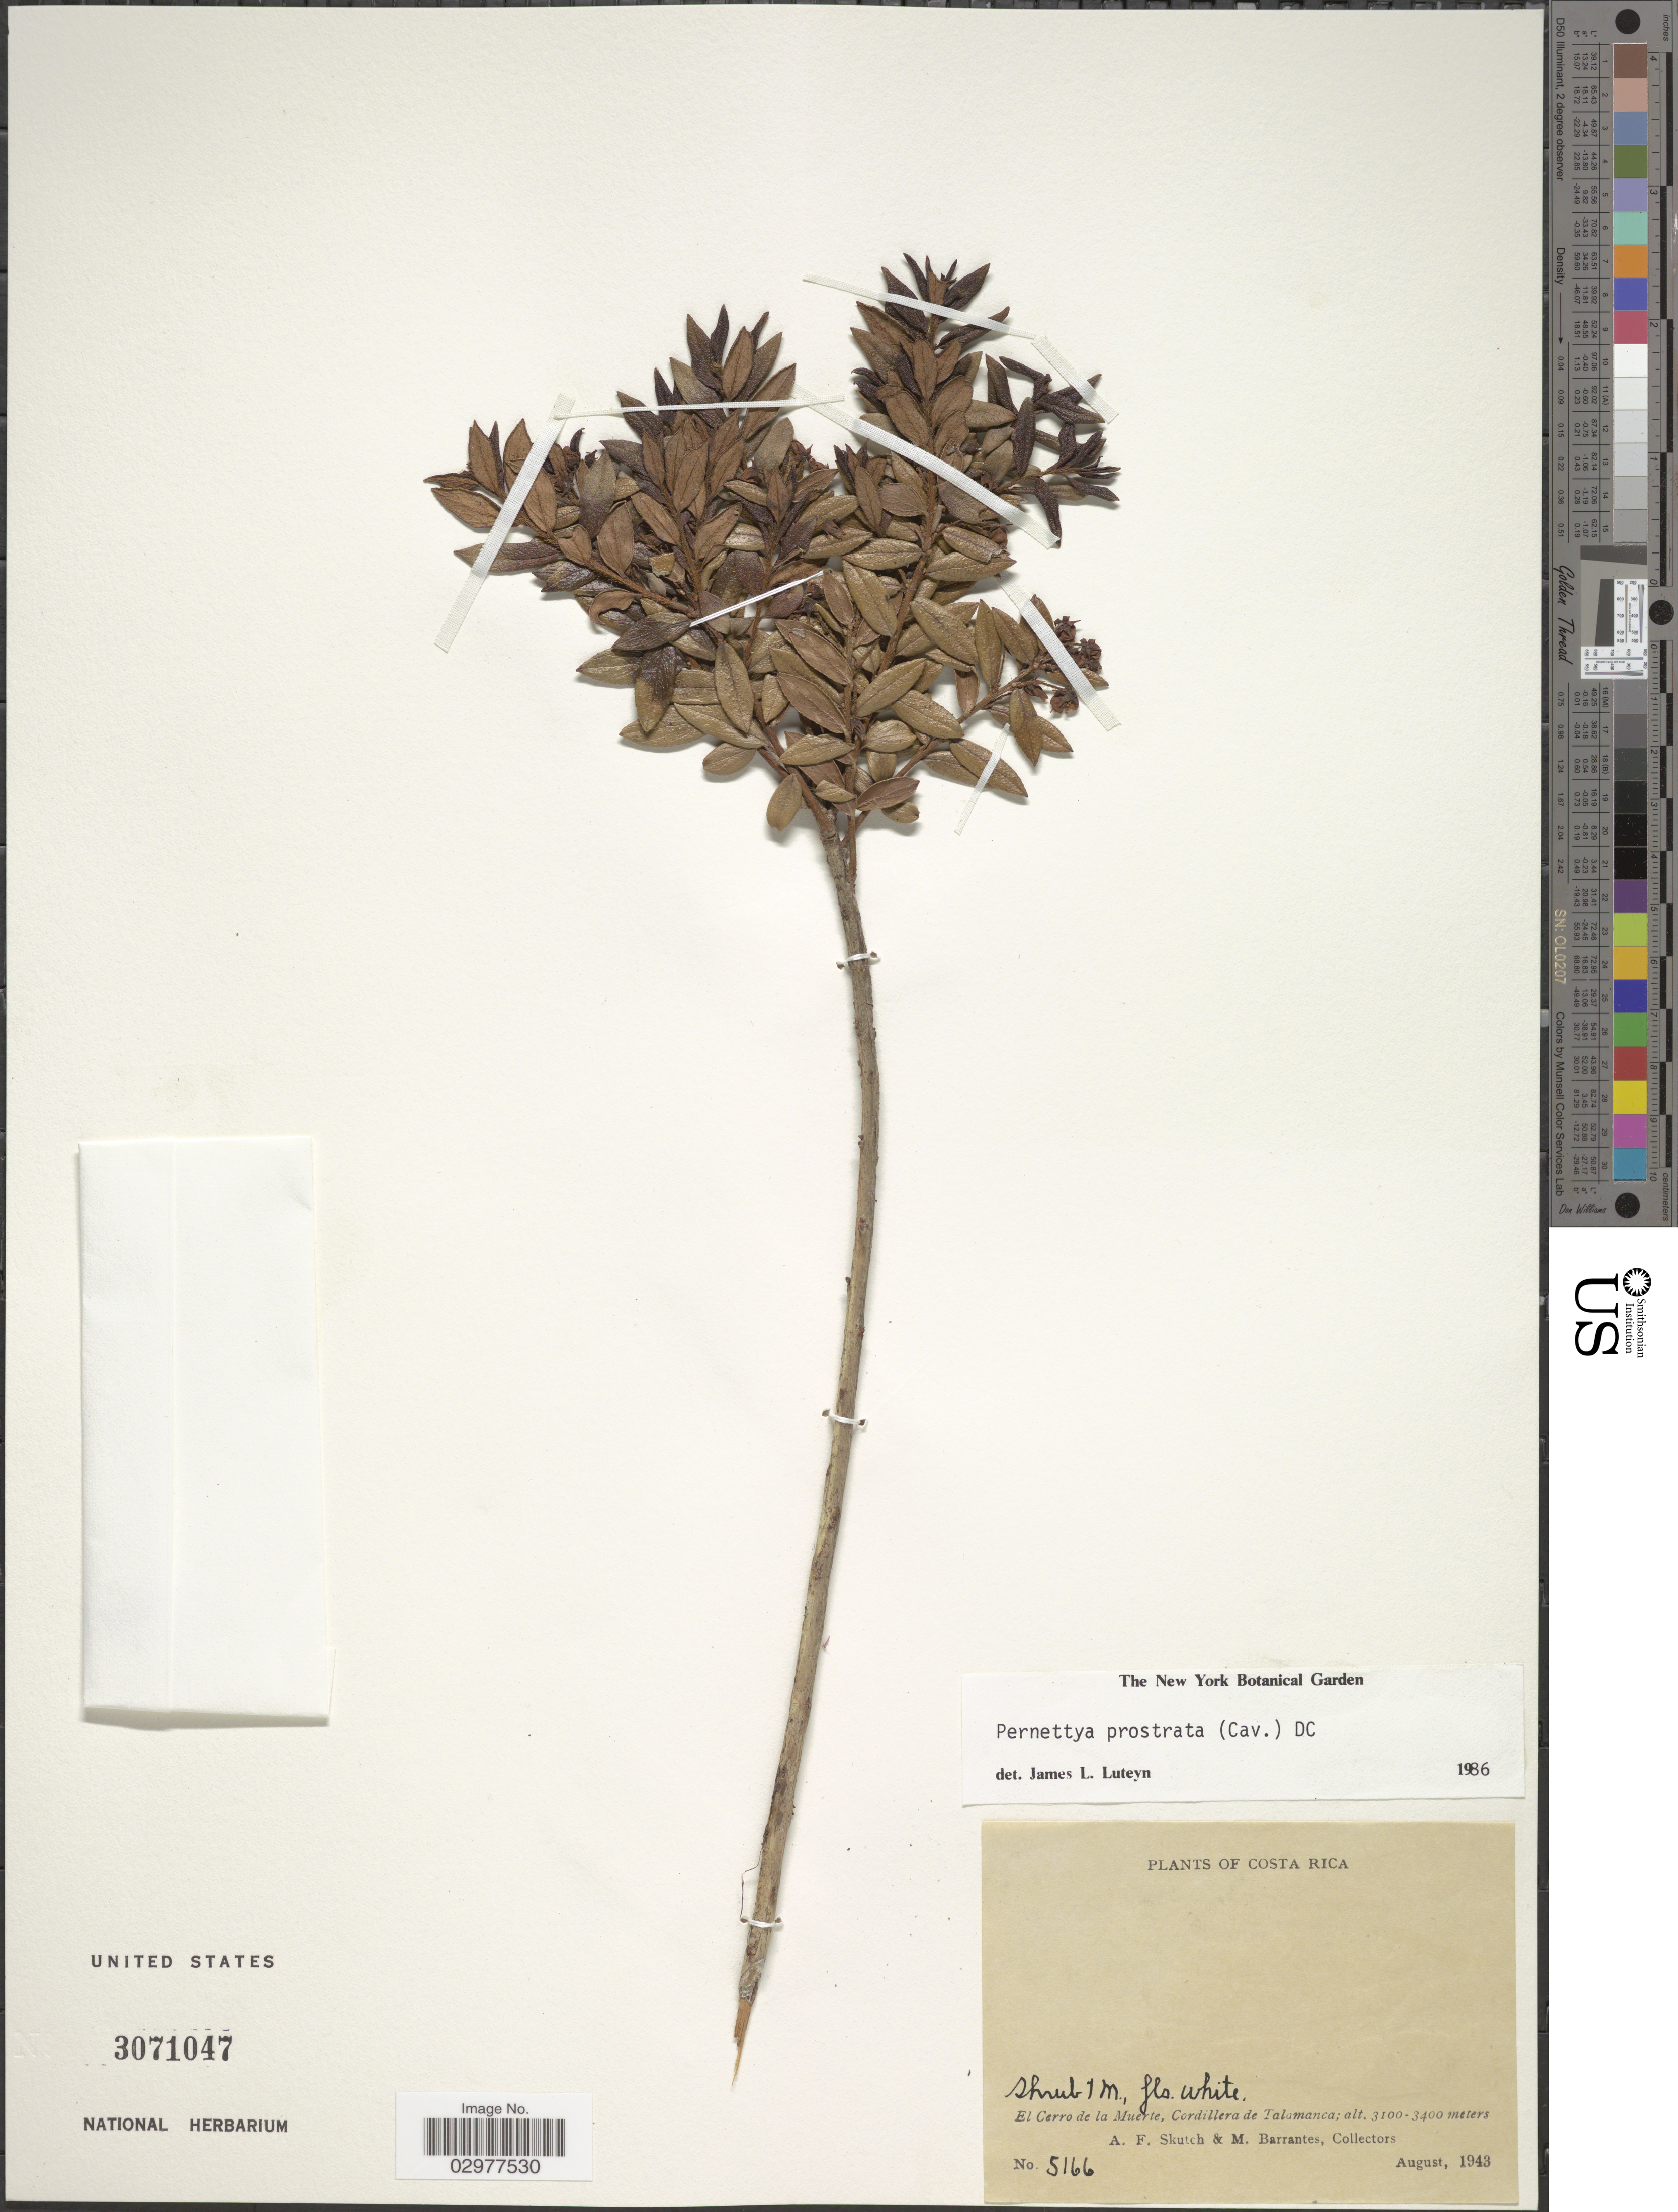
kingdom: Plantae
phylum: Tracheophyta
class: Magnoliopsida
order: Ericales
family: Ericaceae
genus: Pernettya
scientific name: Pernettya prostrata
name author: (Cav.) DC.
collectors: A. F. Skutch & M. Barrantes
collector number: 5166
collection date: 1943-08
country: Costa Rica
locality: El Cerro de la Muerte, Cordillera de Talamanca.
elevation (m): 3100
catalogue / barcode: US 3071047